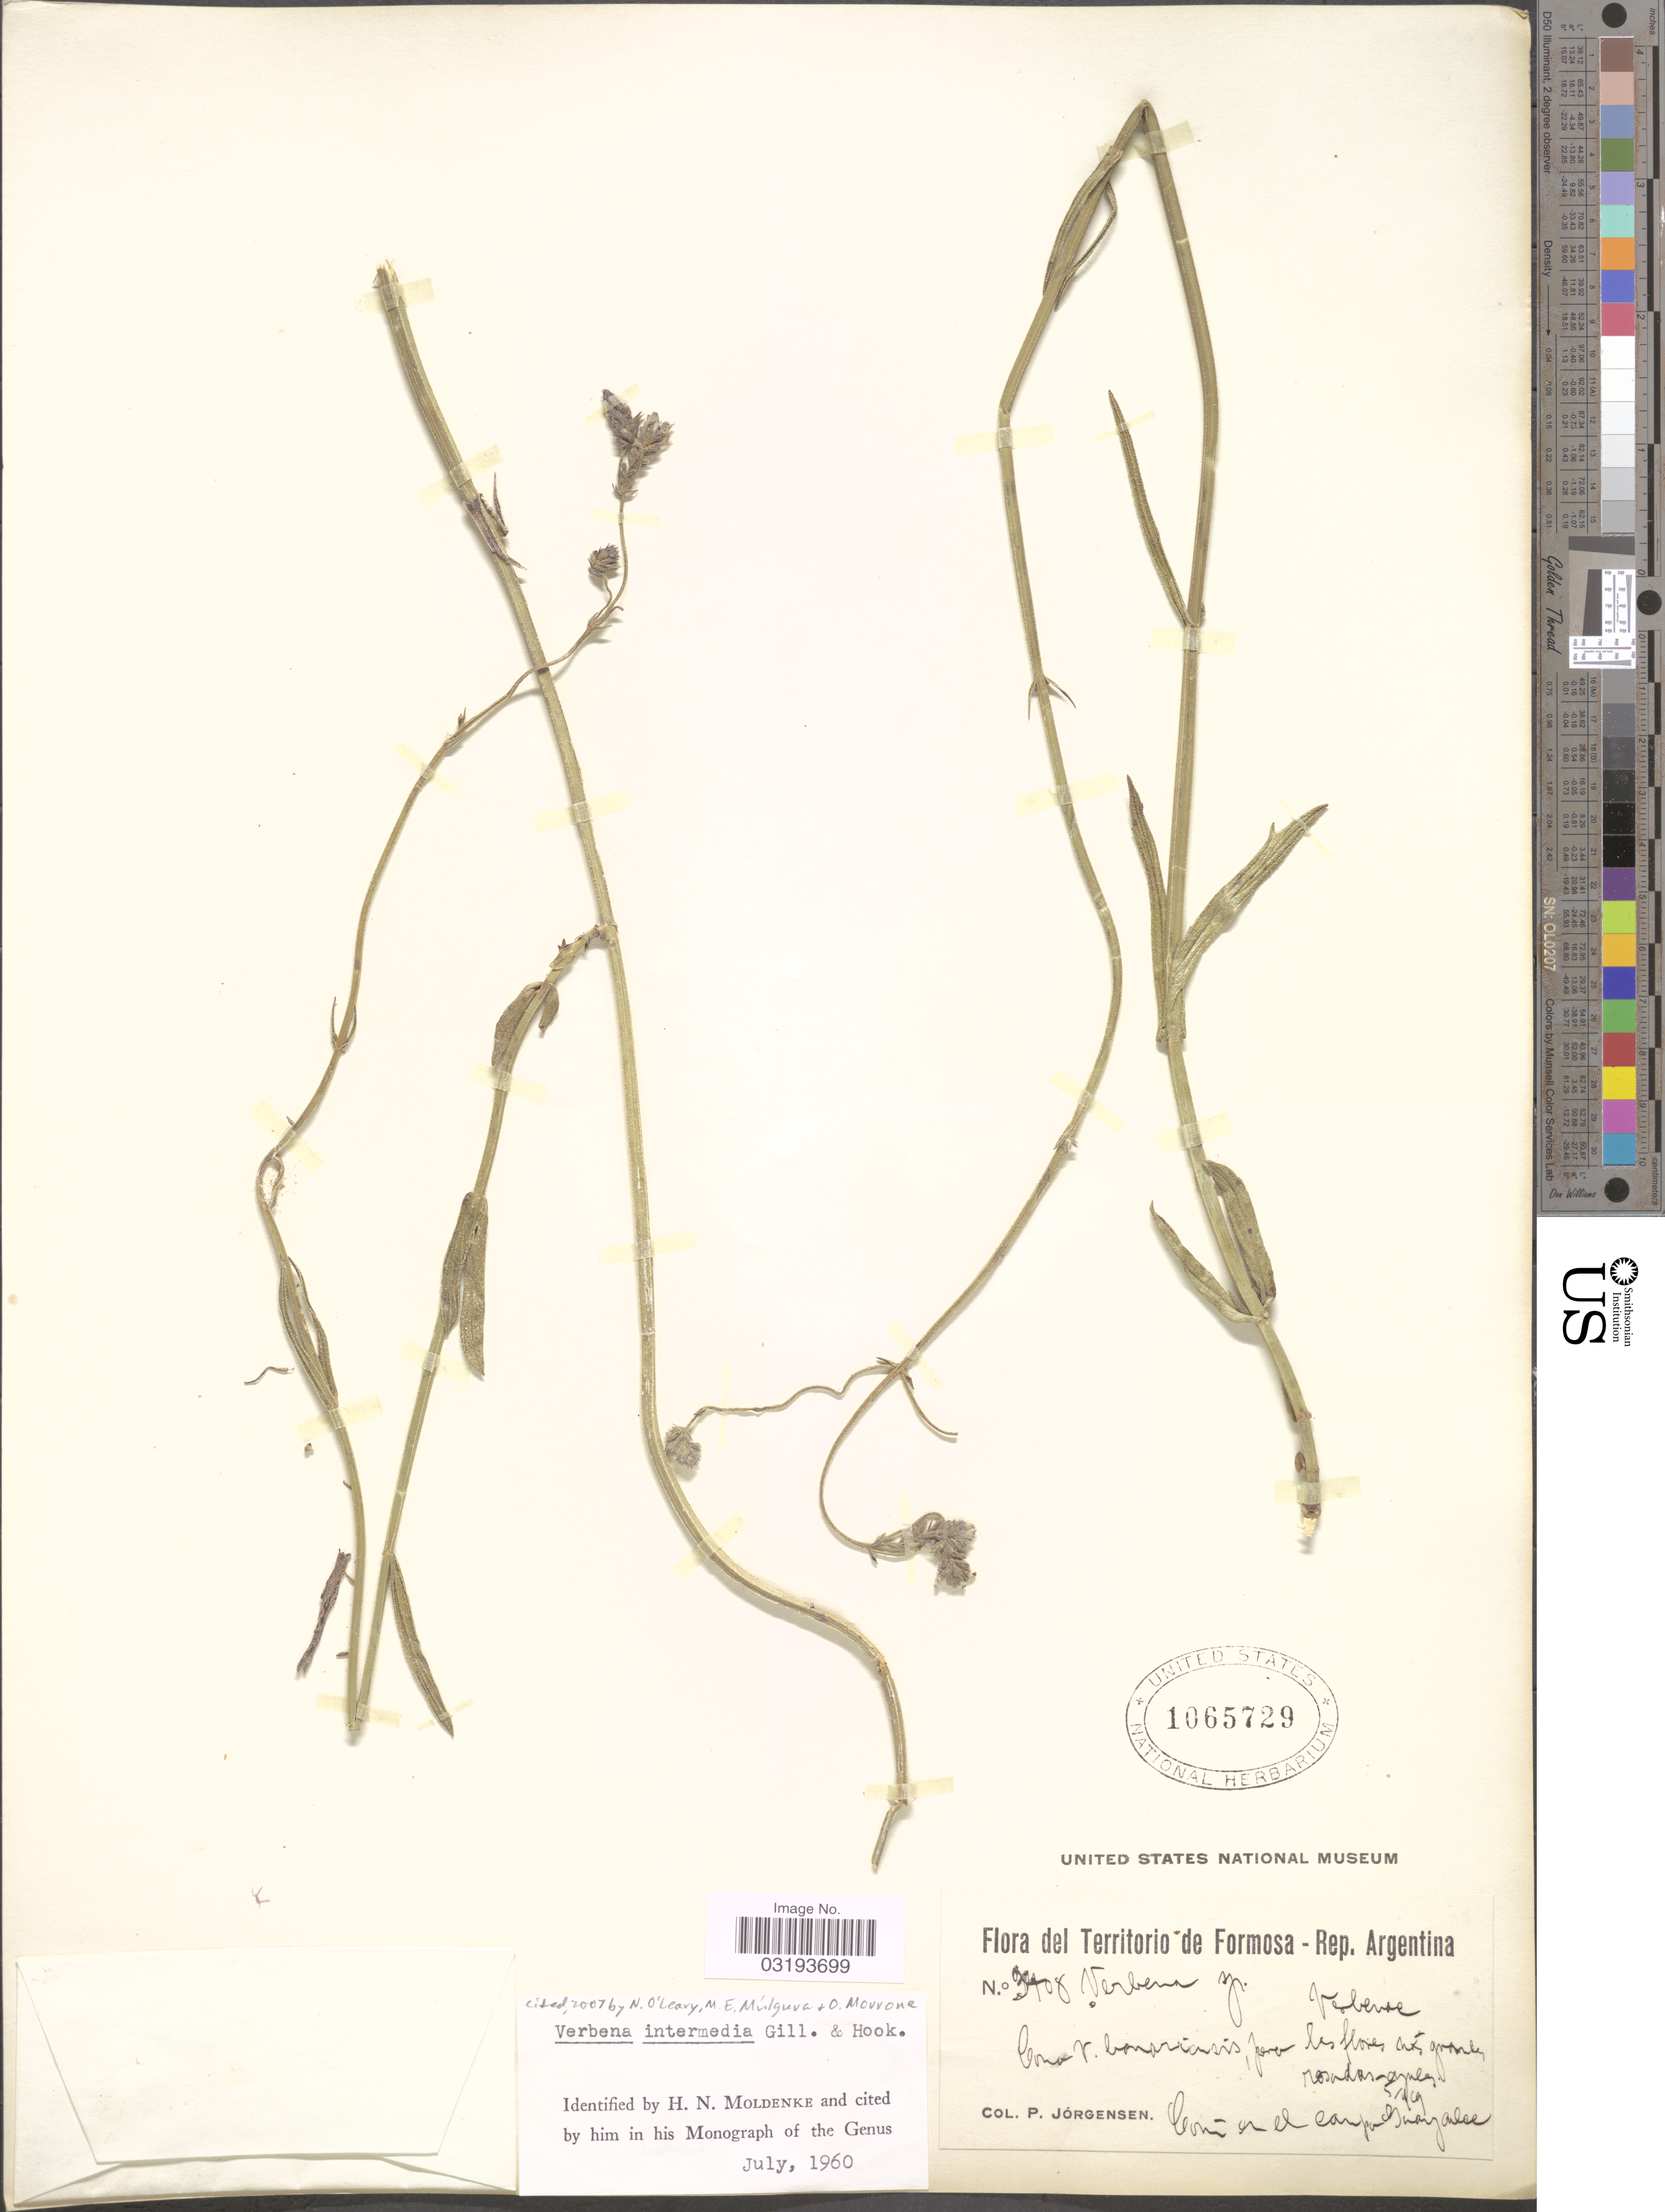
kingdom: Plantae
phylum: Tracheophyta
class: Magnoliopsida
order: Lamiales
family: Verbenaceae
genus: Verbena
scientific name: Verbena intermedia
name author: Gillies & Hook.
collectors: P. Jörgensen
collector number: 3108*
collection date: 1919-05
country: Argentina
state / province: Formosa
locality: Comun el campo Guaycolec.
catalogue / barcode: US 1065729